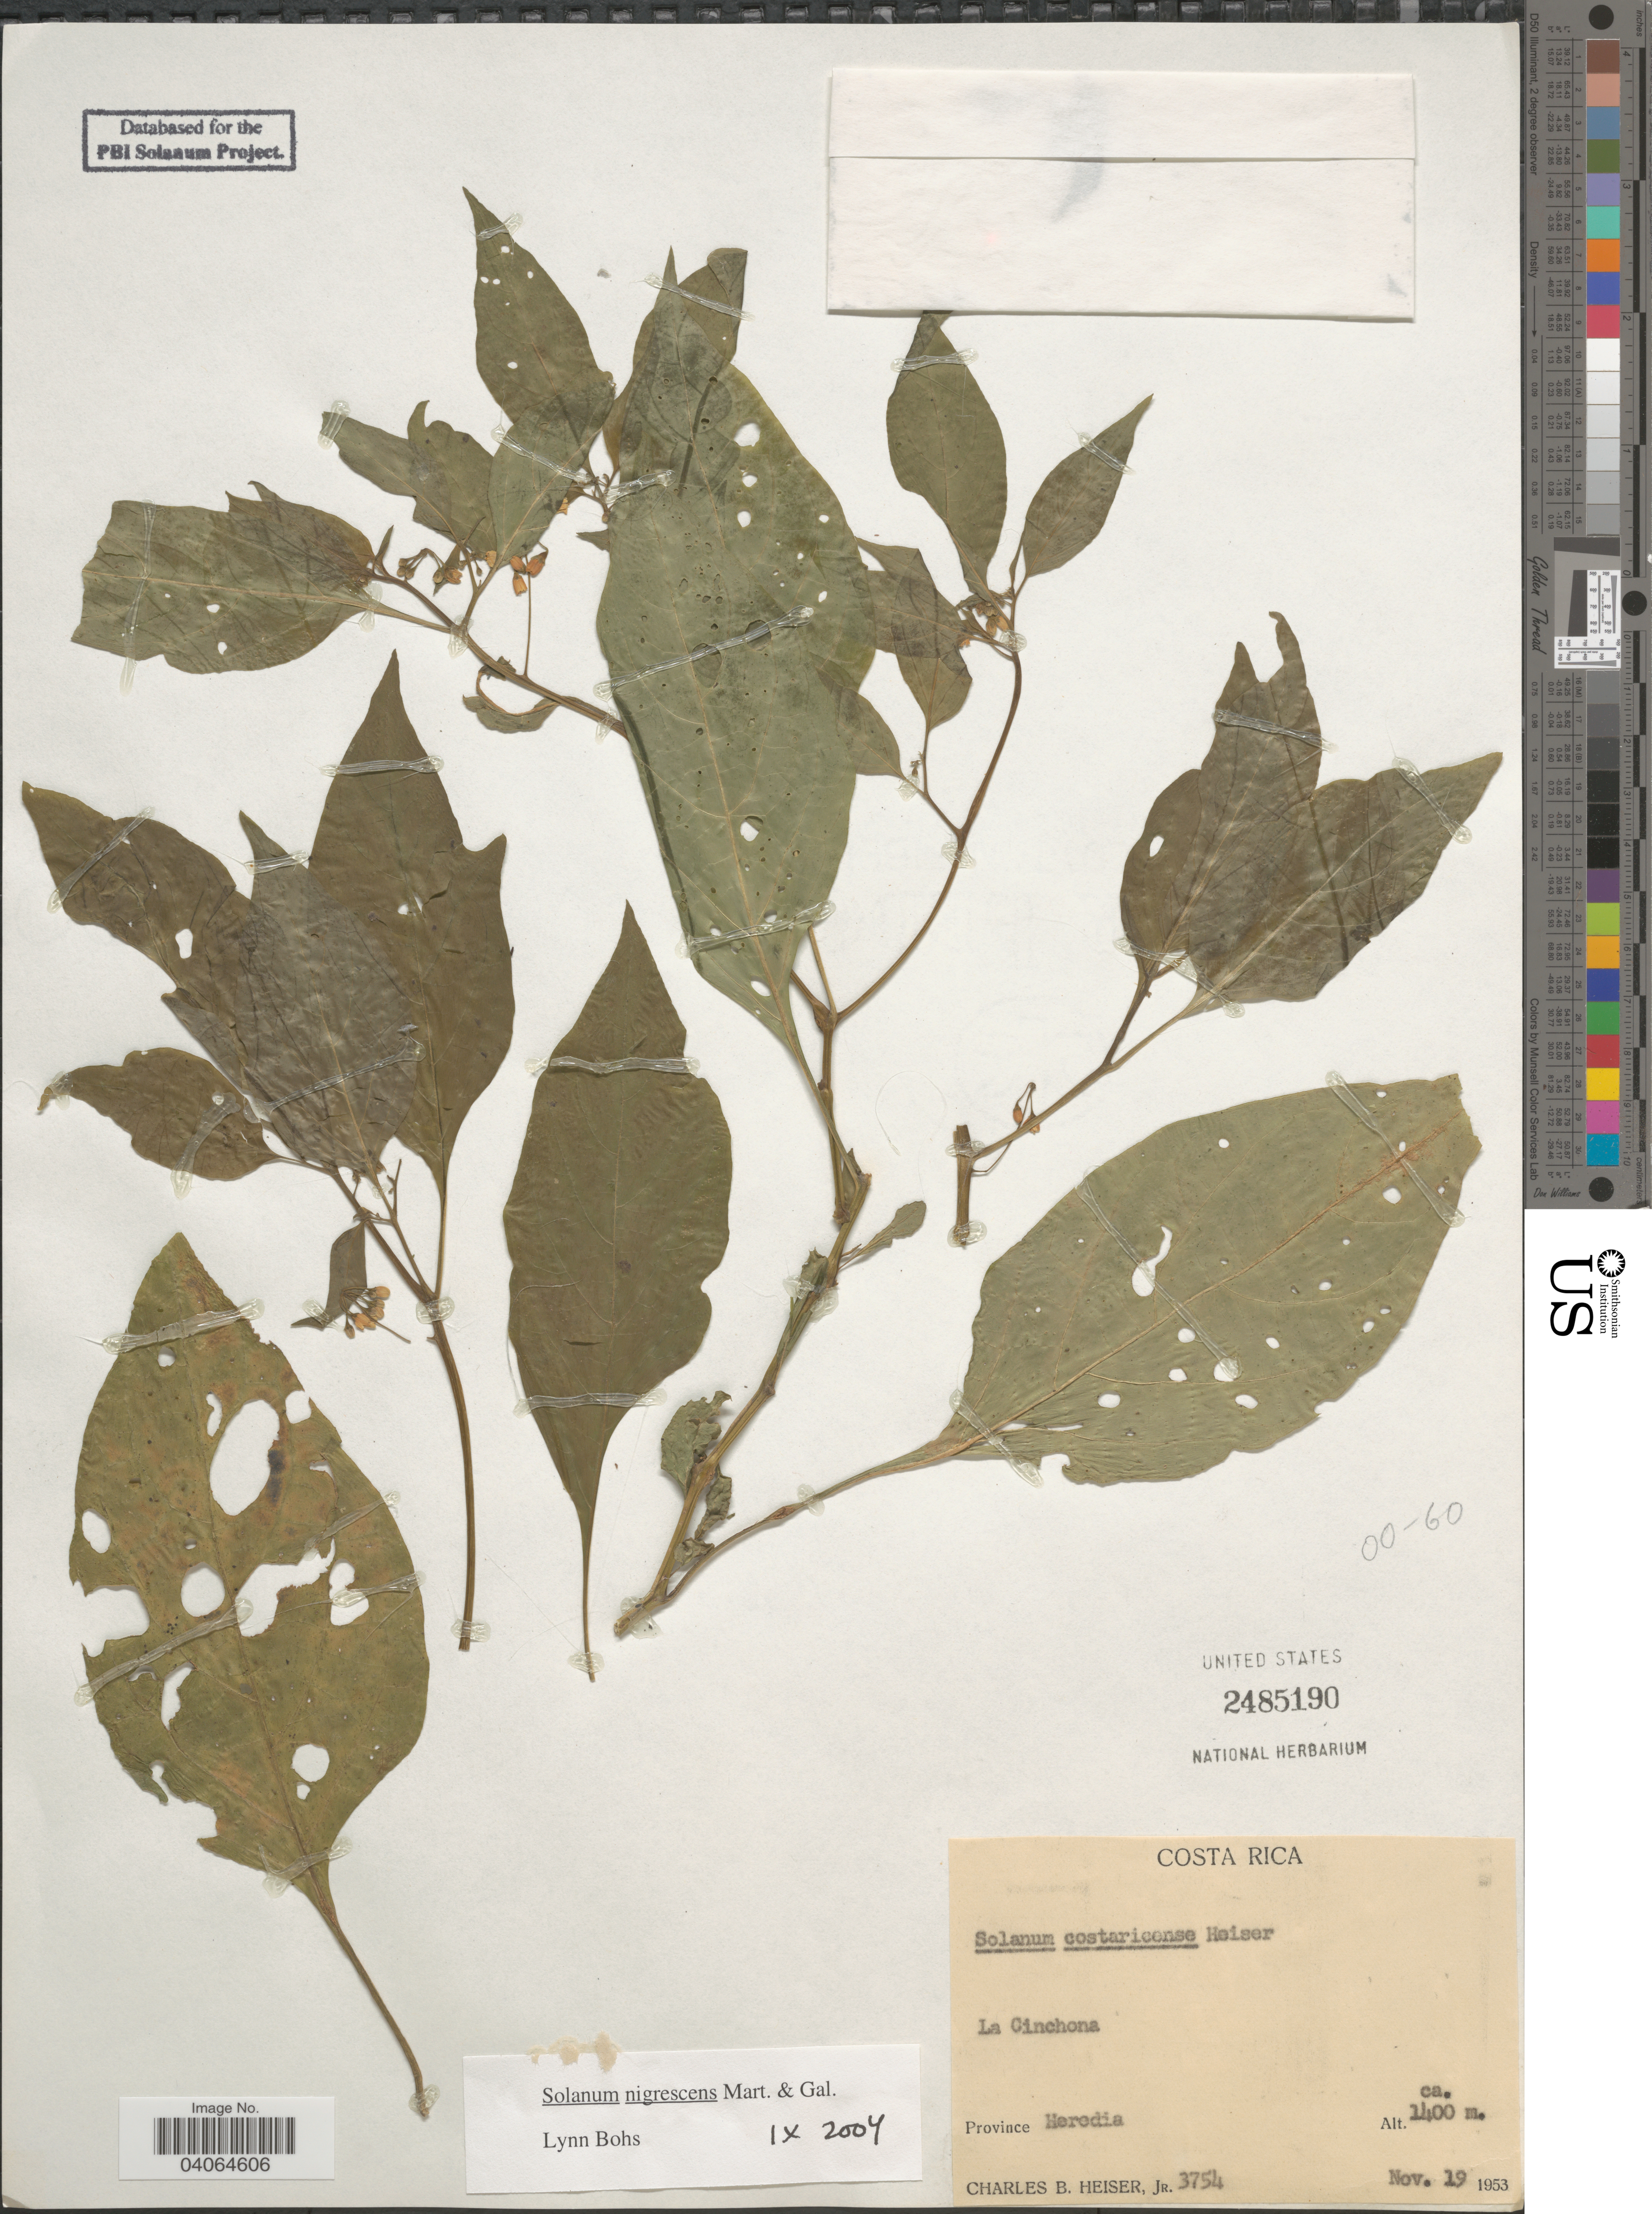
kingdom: Plantae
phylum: Tracheophyta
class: Magnoliopsida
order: Solanales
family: Solanaceae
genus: Solanum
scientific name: Solanum nigrescens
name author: M. Martens & Galeotti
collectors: C. B. Heiser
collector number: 3754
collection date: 1953-11-19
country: Costa Rica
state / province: Heredia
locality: La Cinchona.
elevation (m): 1400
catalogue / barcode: US 2485190